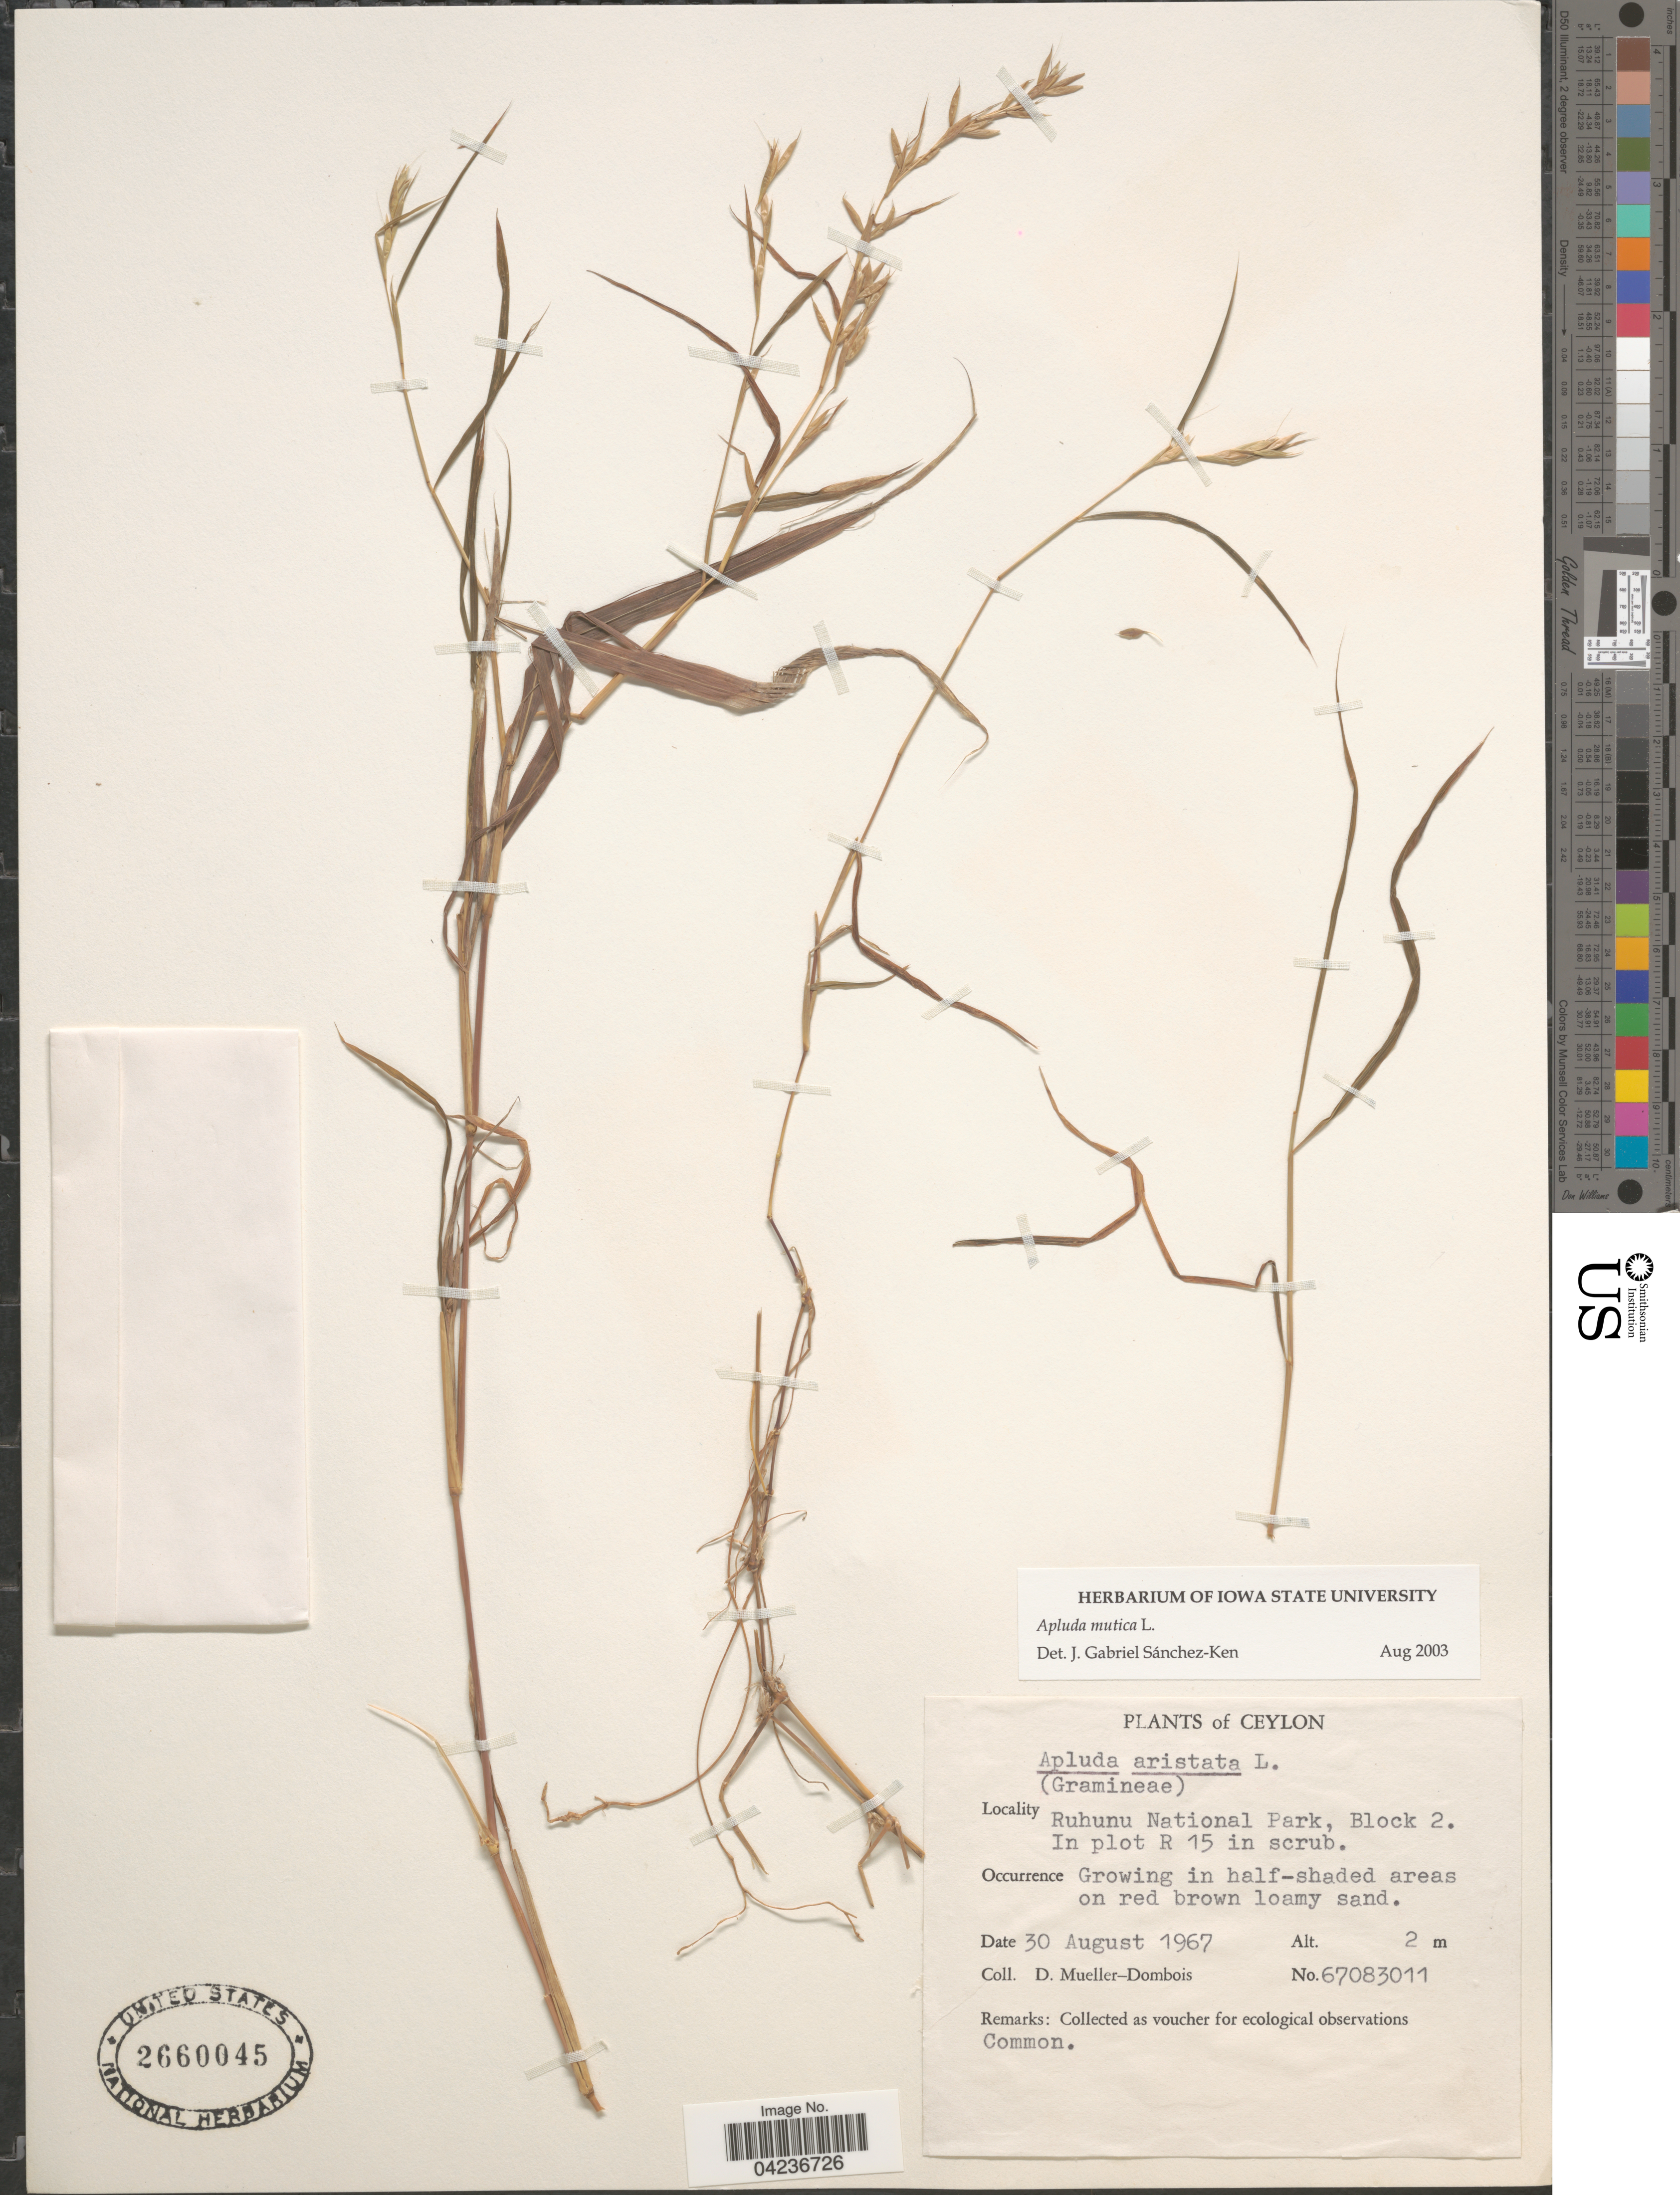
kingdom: Plantae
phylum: Tracheophyta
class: Liliopsida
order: Poales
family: Poaceae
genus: Apluda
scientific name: Apluda mutica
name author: L.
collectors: D. Mueller-Dombois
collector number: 67083011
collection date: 1967-08-30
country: Sri Lanka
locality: Ceylon. Ruhuna National Park, Block 2. In plot R 15 in scrub.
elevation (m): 2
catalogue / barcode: US 2660045